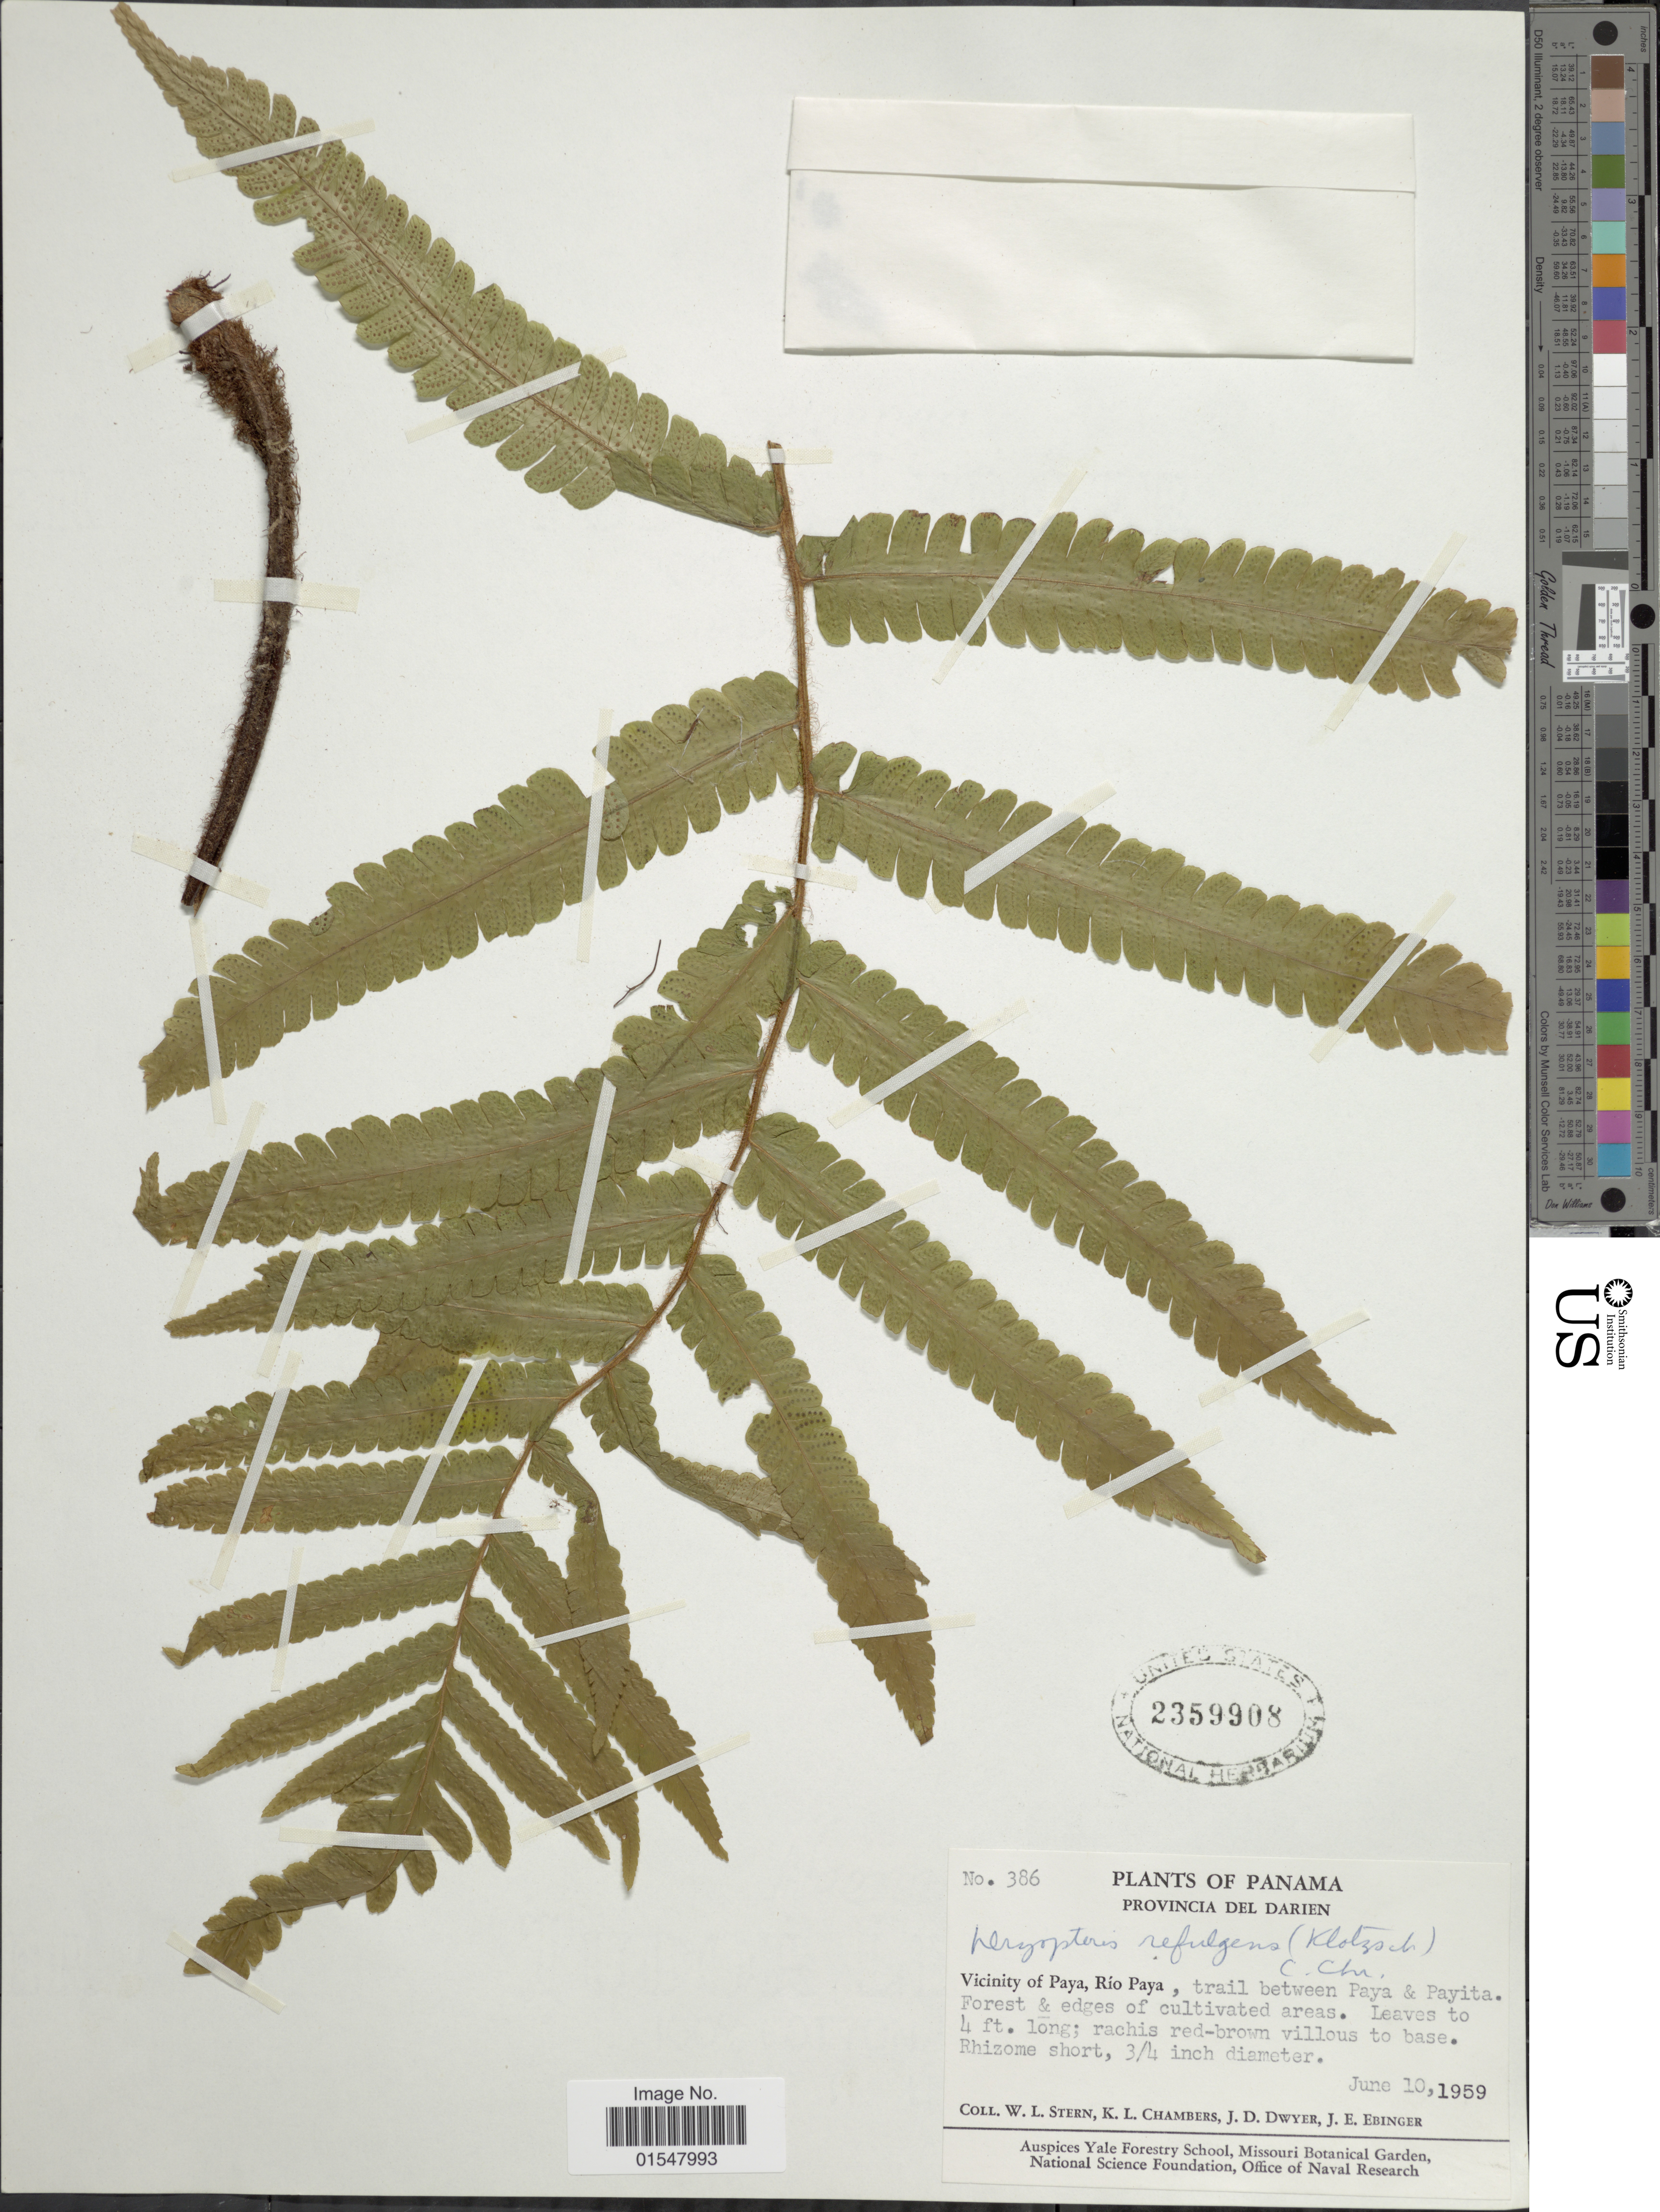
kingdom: Plantae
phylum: Tracheophyta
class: Polypodiopsida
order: Polypodiales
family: Dryopteridaceae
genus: Ctenitis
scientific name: Ctenitis refulgens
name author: (Mett.) Vareschi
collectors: W. L. Stern, K. Chambers, J. D. Dwyer & J. Ebinger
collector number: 386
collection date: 1959-06-10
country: Panama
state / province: Darién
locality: Panama, vicinity of Paya, Río Paya, trail between Paya & Payita.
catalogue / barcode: US 2359908